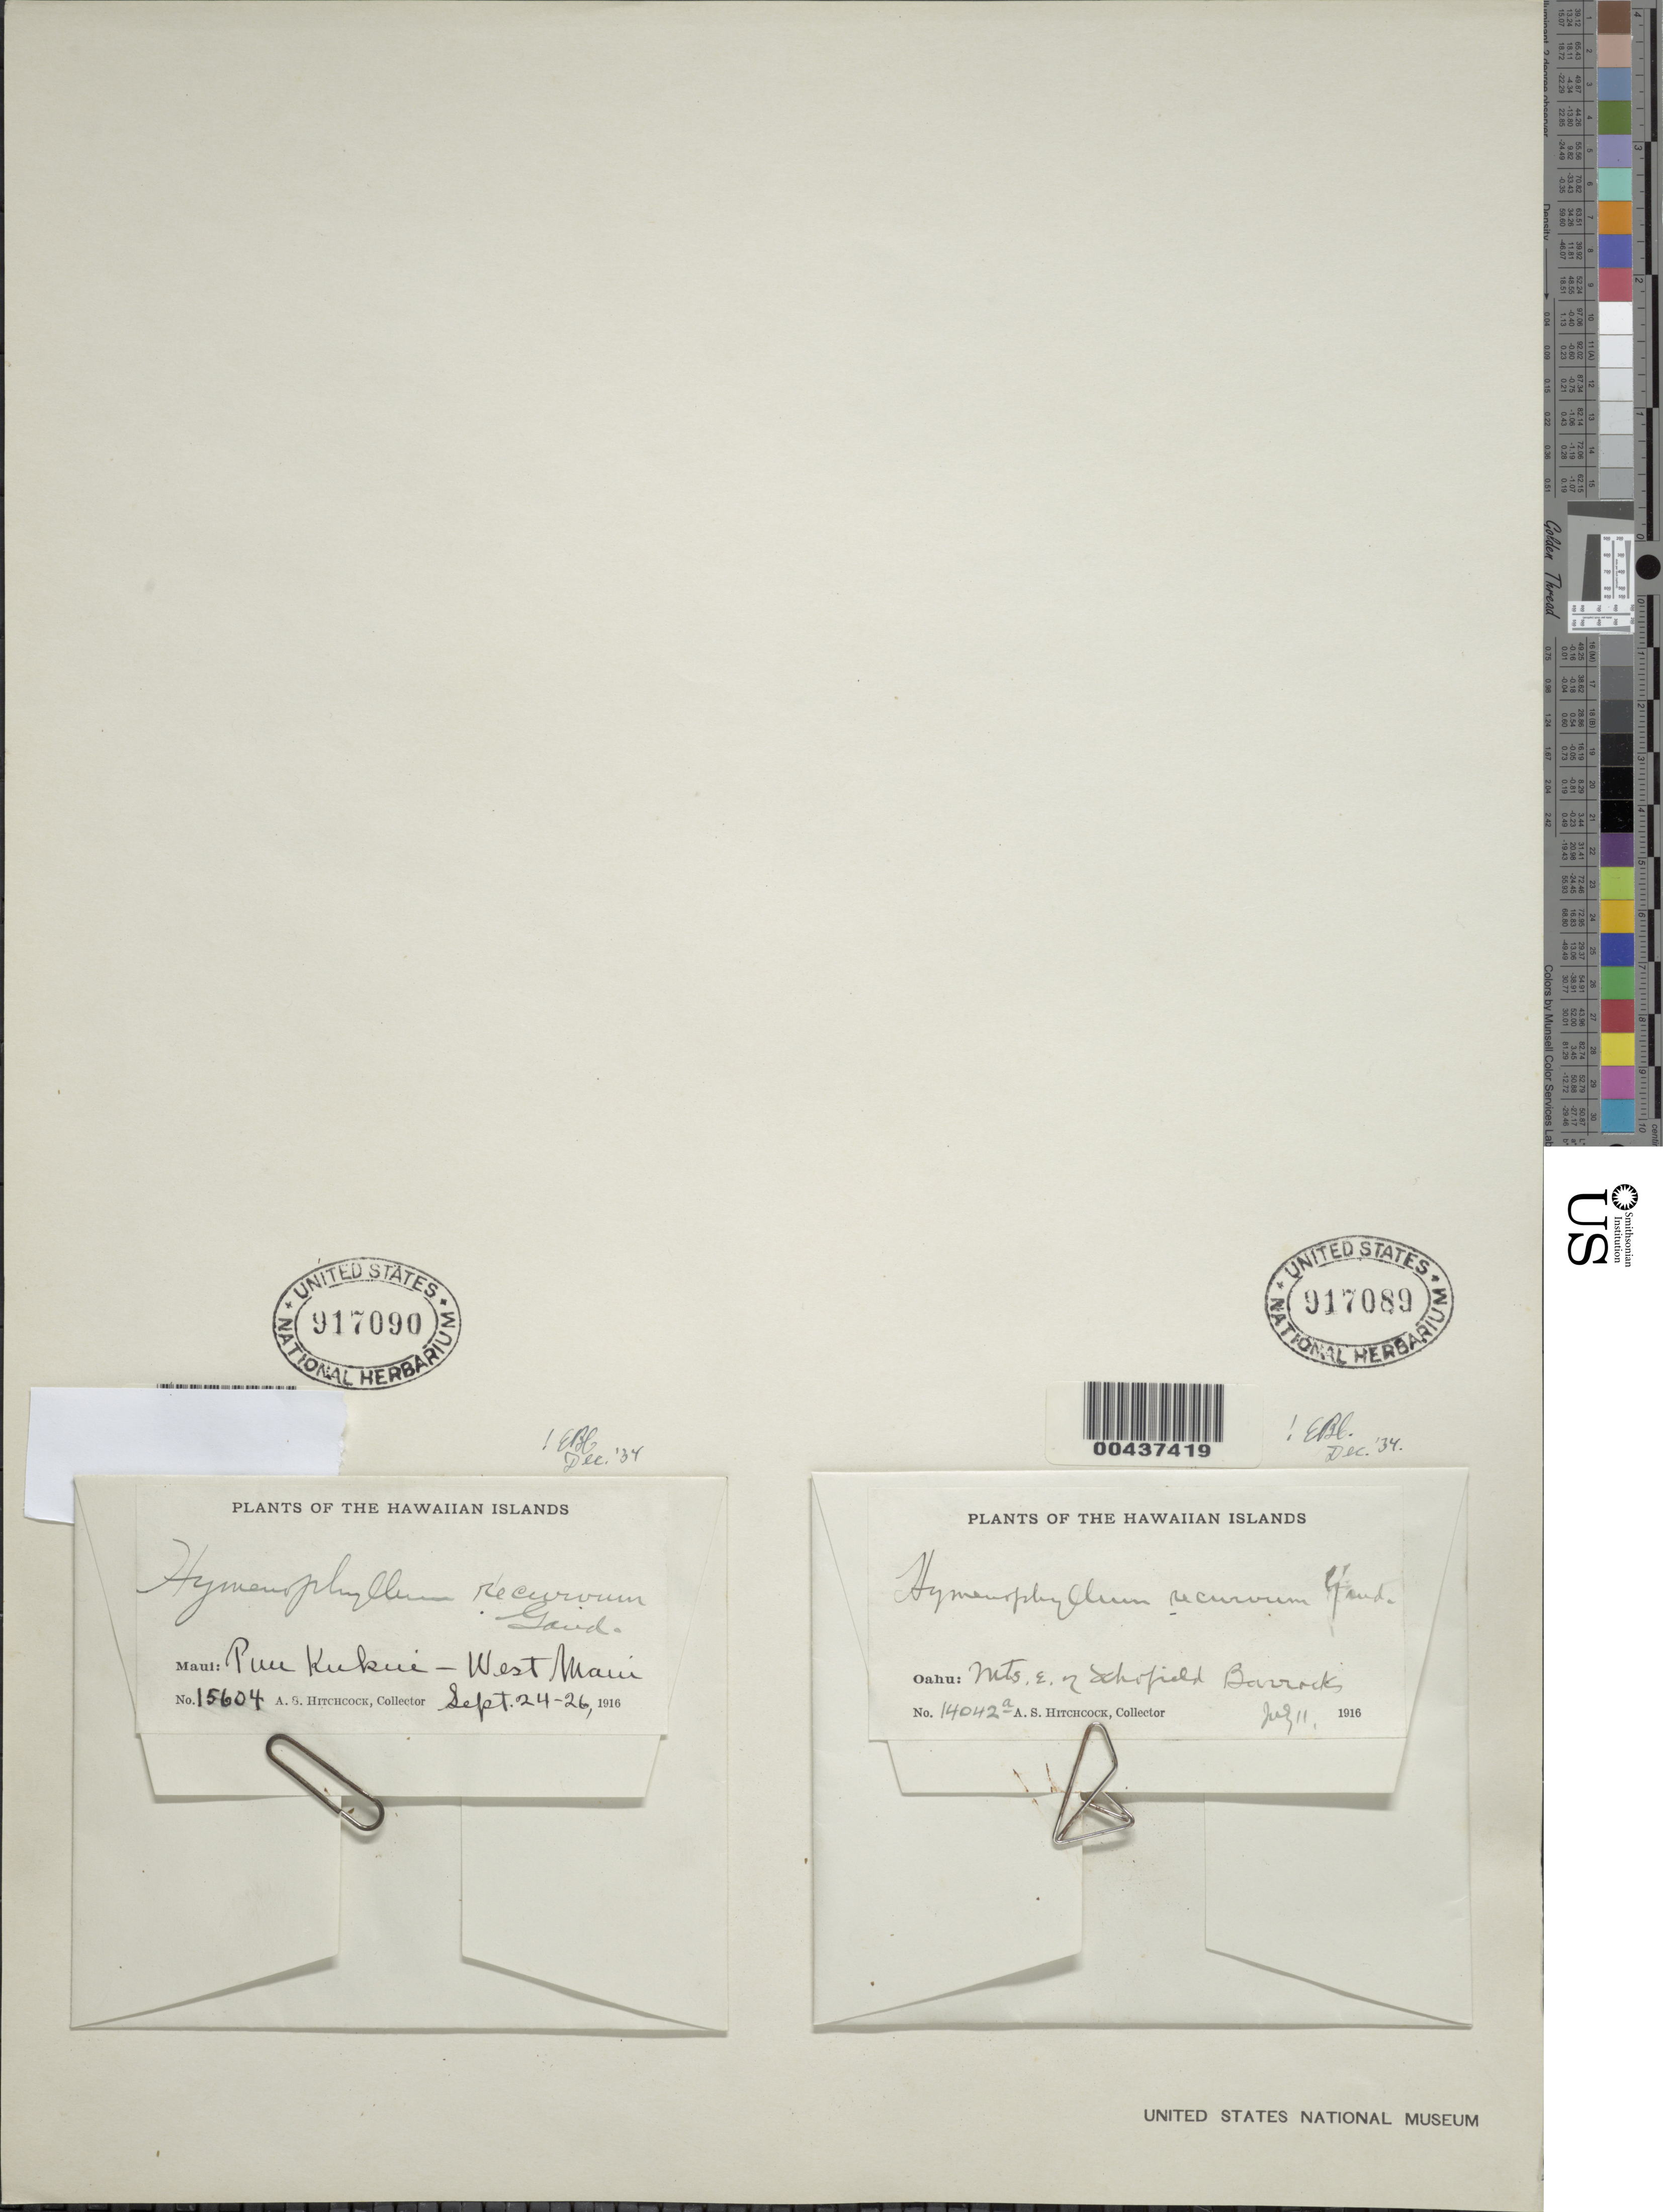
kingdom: Plantae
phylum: Tracheophyta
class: Polypodiopsida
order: Hymenophyllales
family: Hymenophyllaceae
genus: Hymenophyllum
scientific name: Hymenophyllum recurvum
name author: Gaudich.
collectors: A. S. Hitchcock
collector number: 14042a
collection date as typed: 11 Jul 1916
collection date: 1916-07-11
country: United States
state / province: Hawaii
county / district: Honolulu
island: Oahu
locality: Mountains E of Schofield Barracks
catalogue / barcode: US 917089